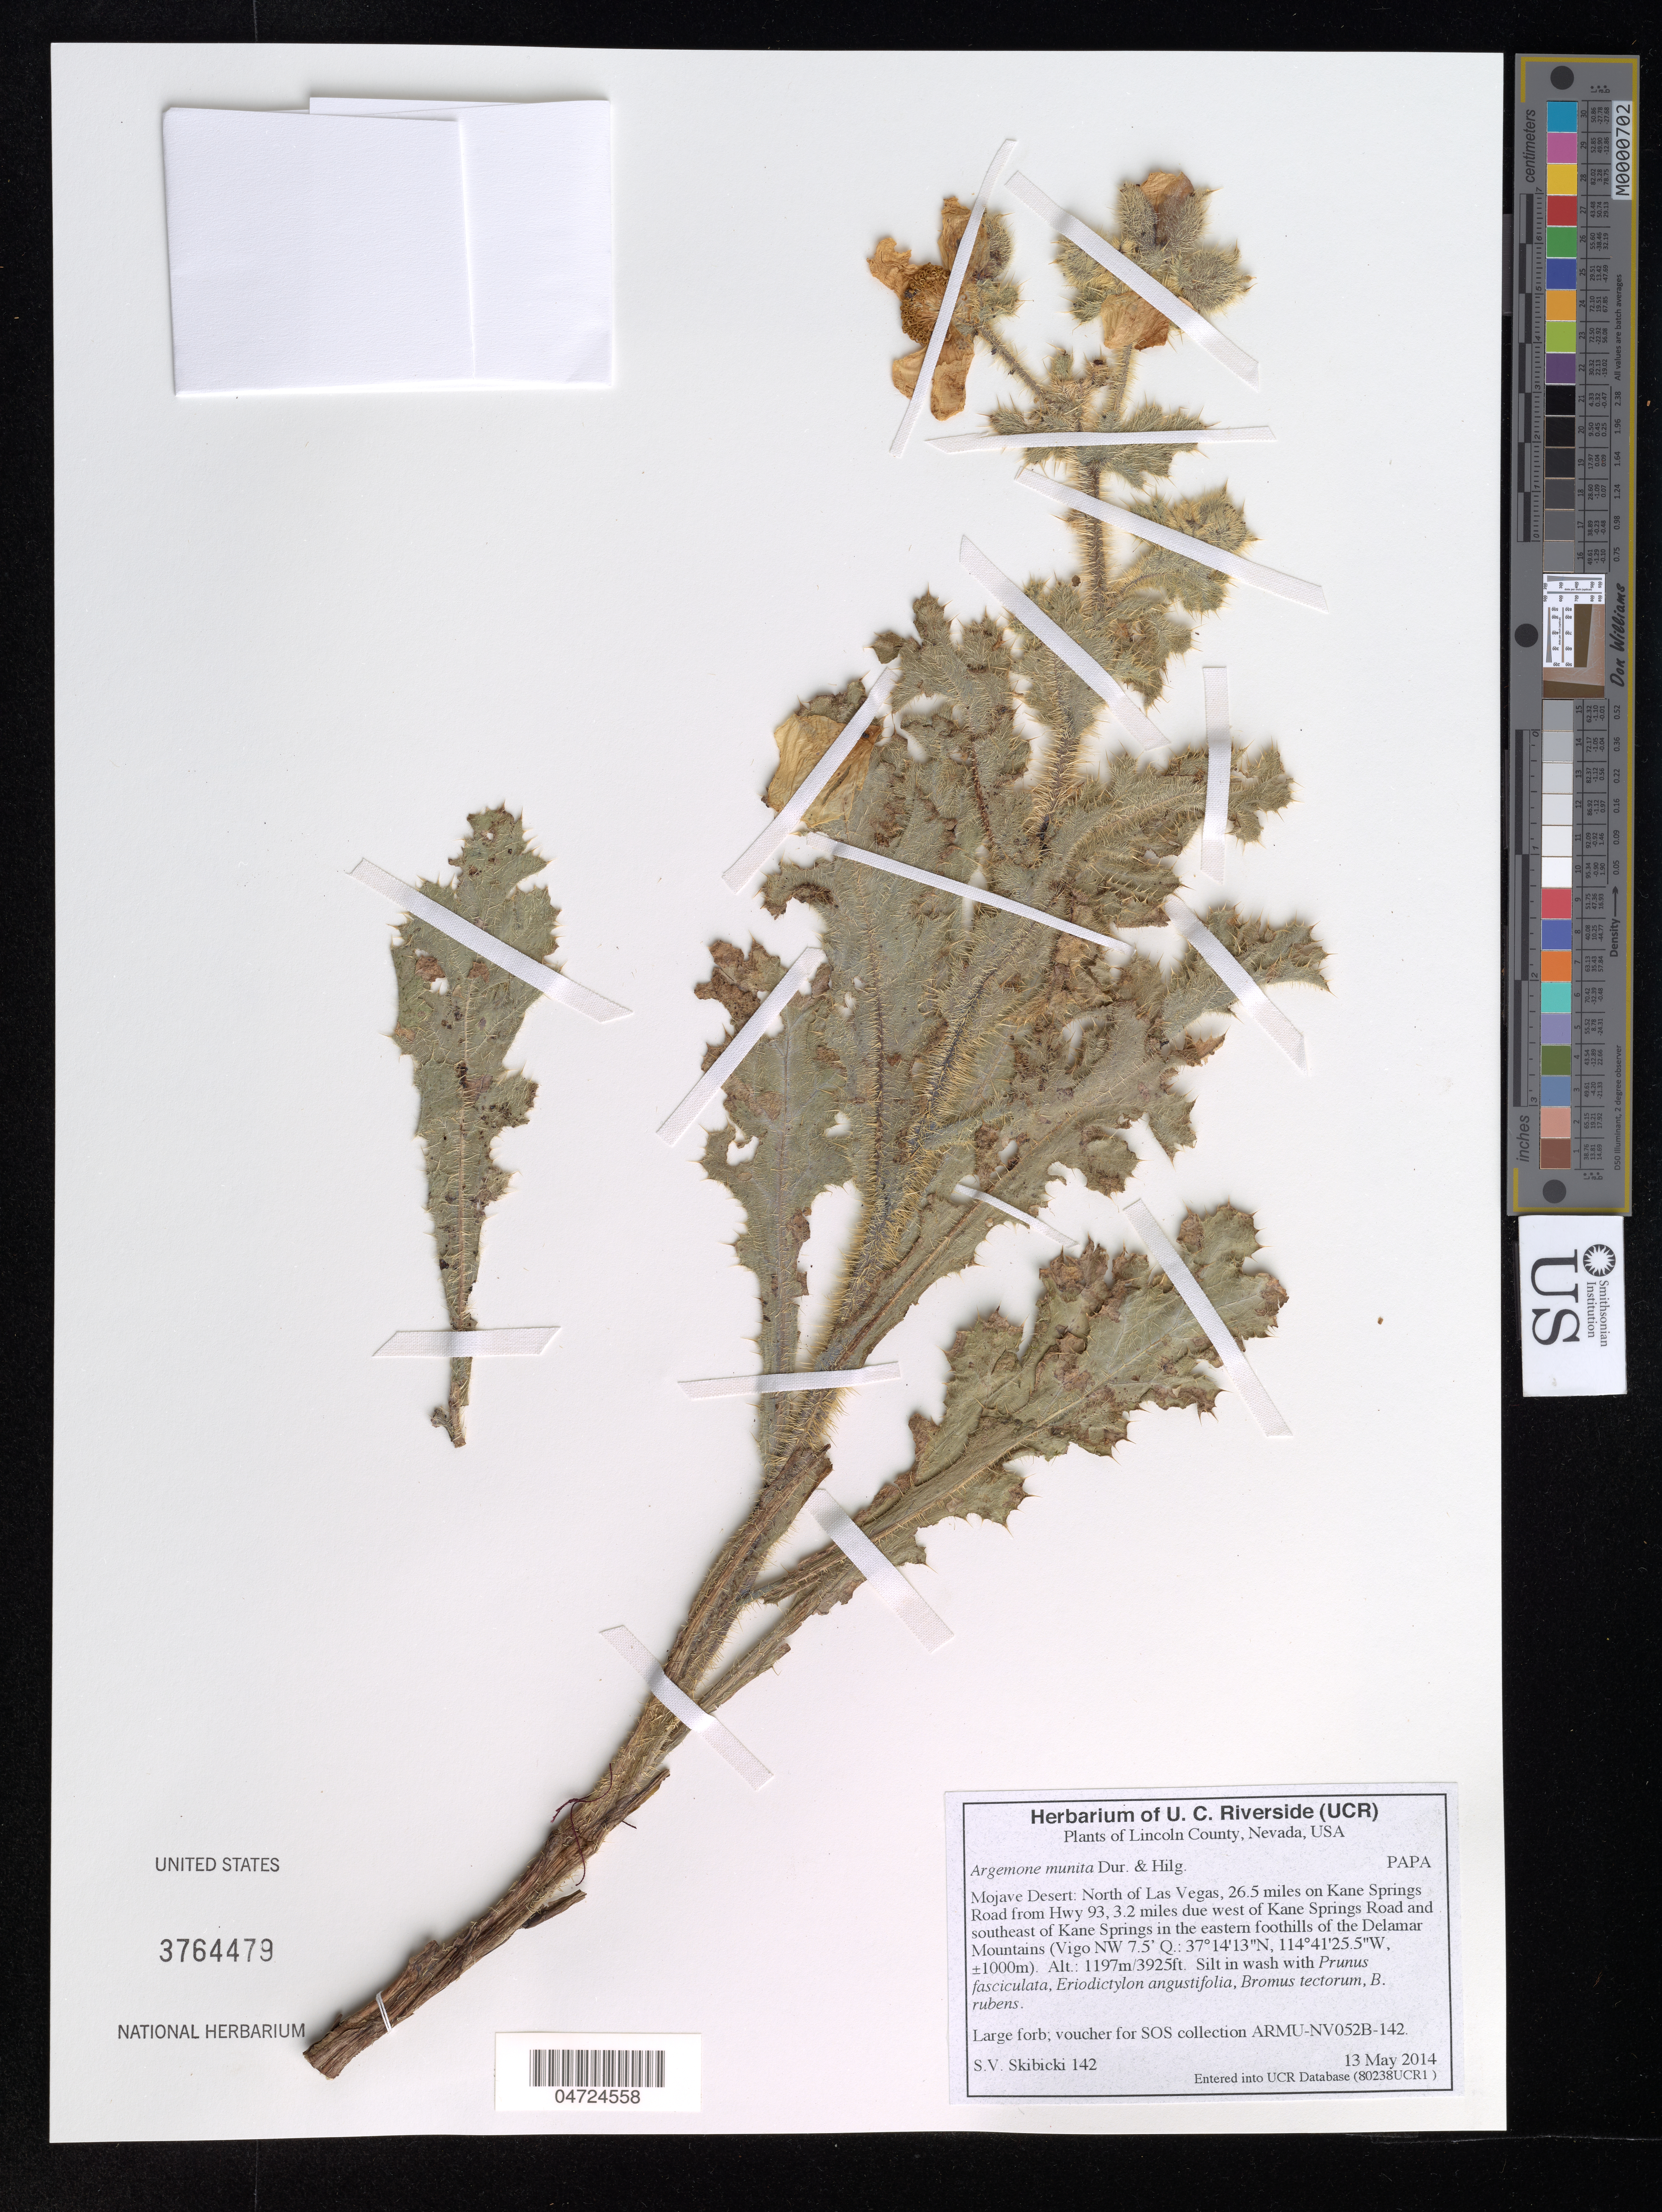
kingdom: Plantae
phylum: Tracheophyta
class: Magnoliopsida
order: Ranunculales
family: Papaveraceae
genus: Argemone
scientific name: Argemone munita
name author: Durand & Hilg.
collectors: S. Skibicki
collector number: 142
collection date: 2014-05-13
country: United States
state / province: Nevada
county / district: Lincoln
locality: Lincoln County. Mojave Desert: North of Las Vegas, 26.5 miles on Kane Springs Road from Hwy 93, 3.2 miles due west of Kane Springs Road and southeast of Kane Springs in the eastern foothills of the Delamar Mountains (Vigo NW 7.5' Q.).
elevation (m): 1197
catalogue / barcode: US 3764479